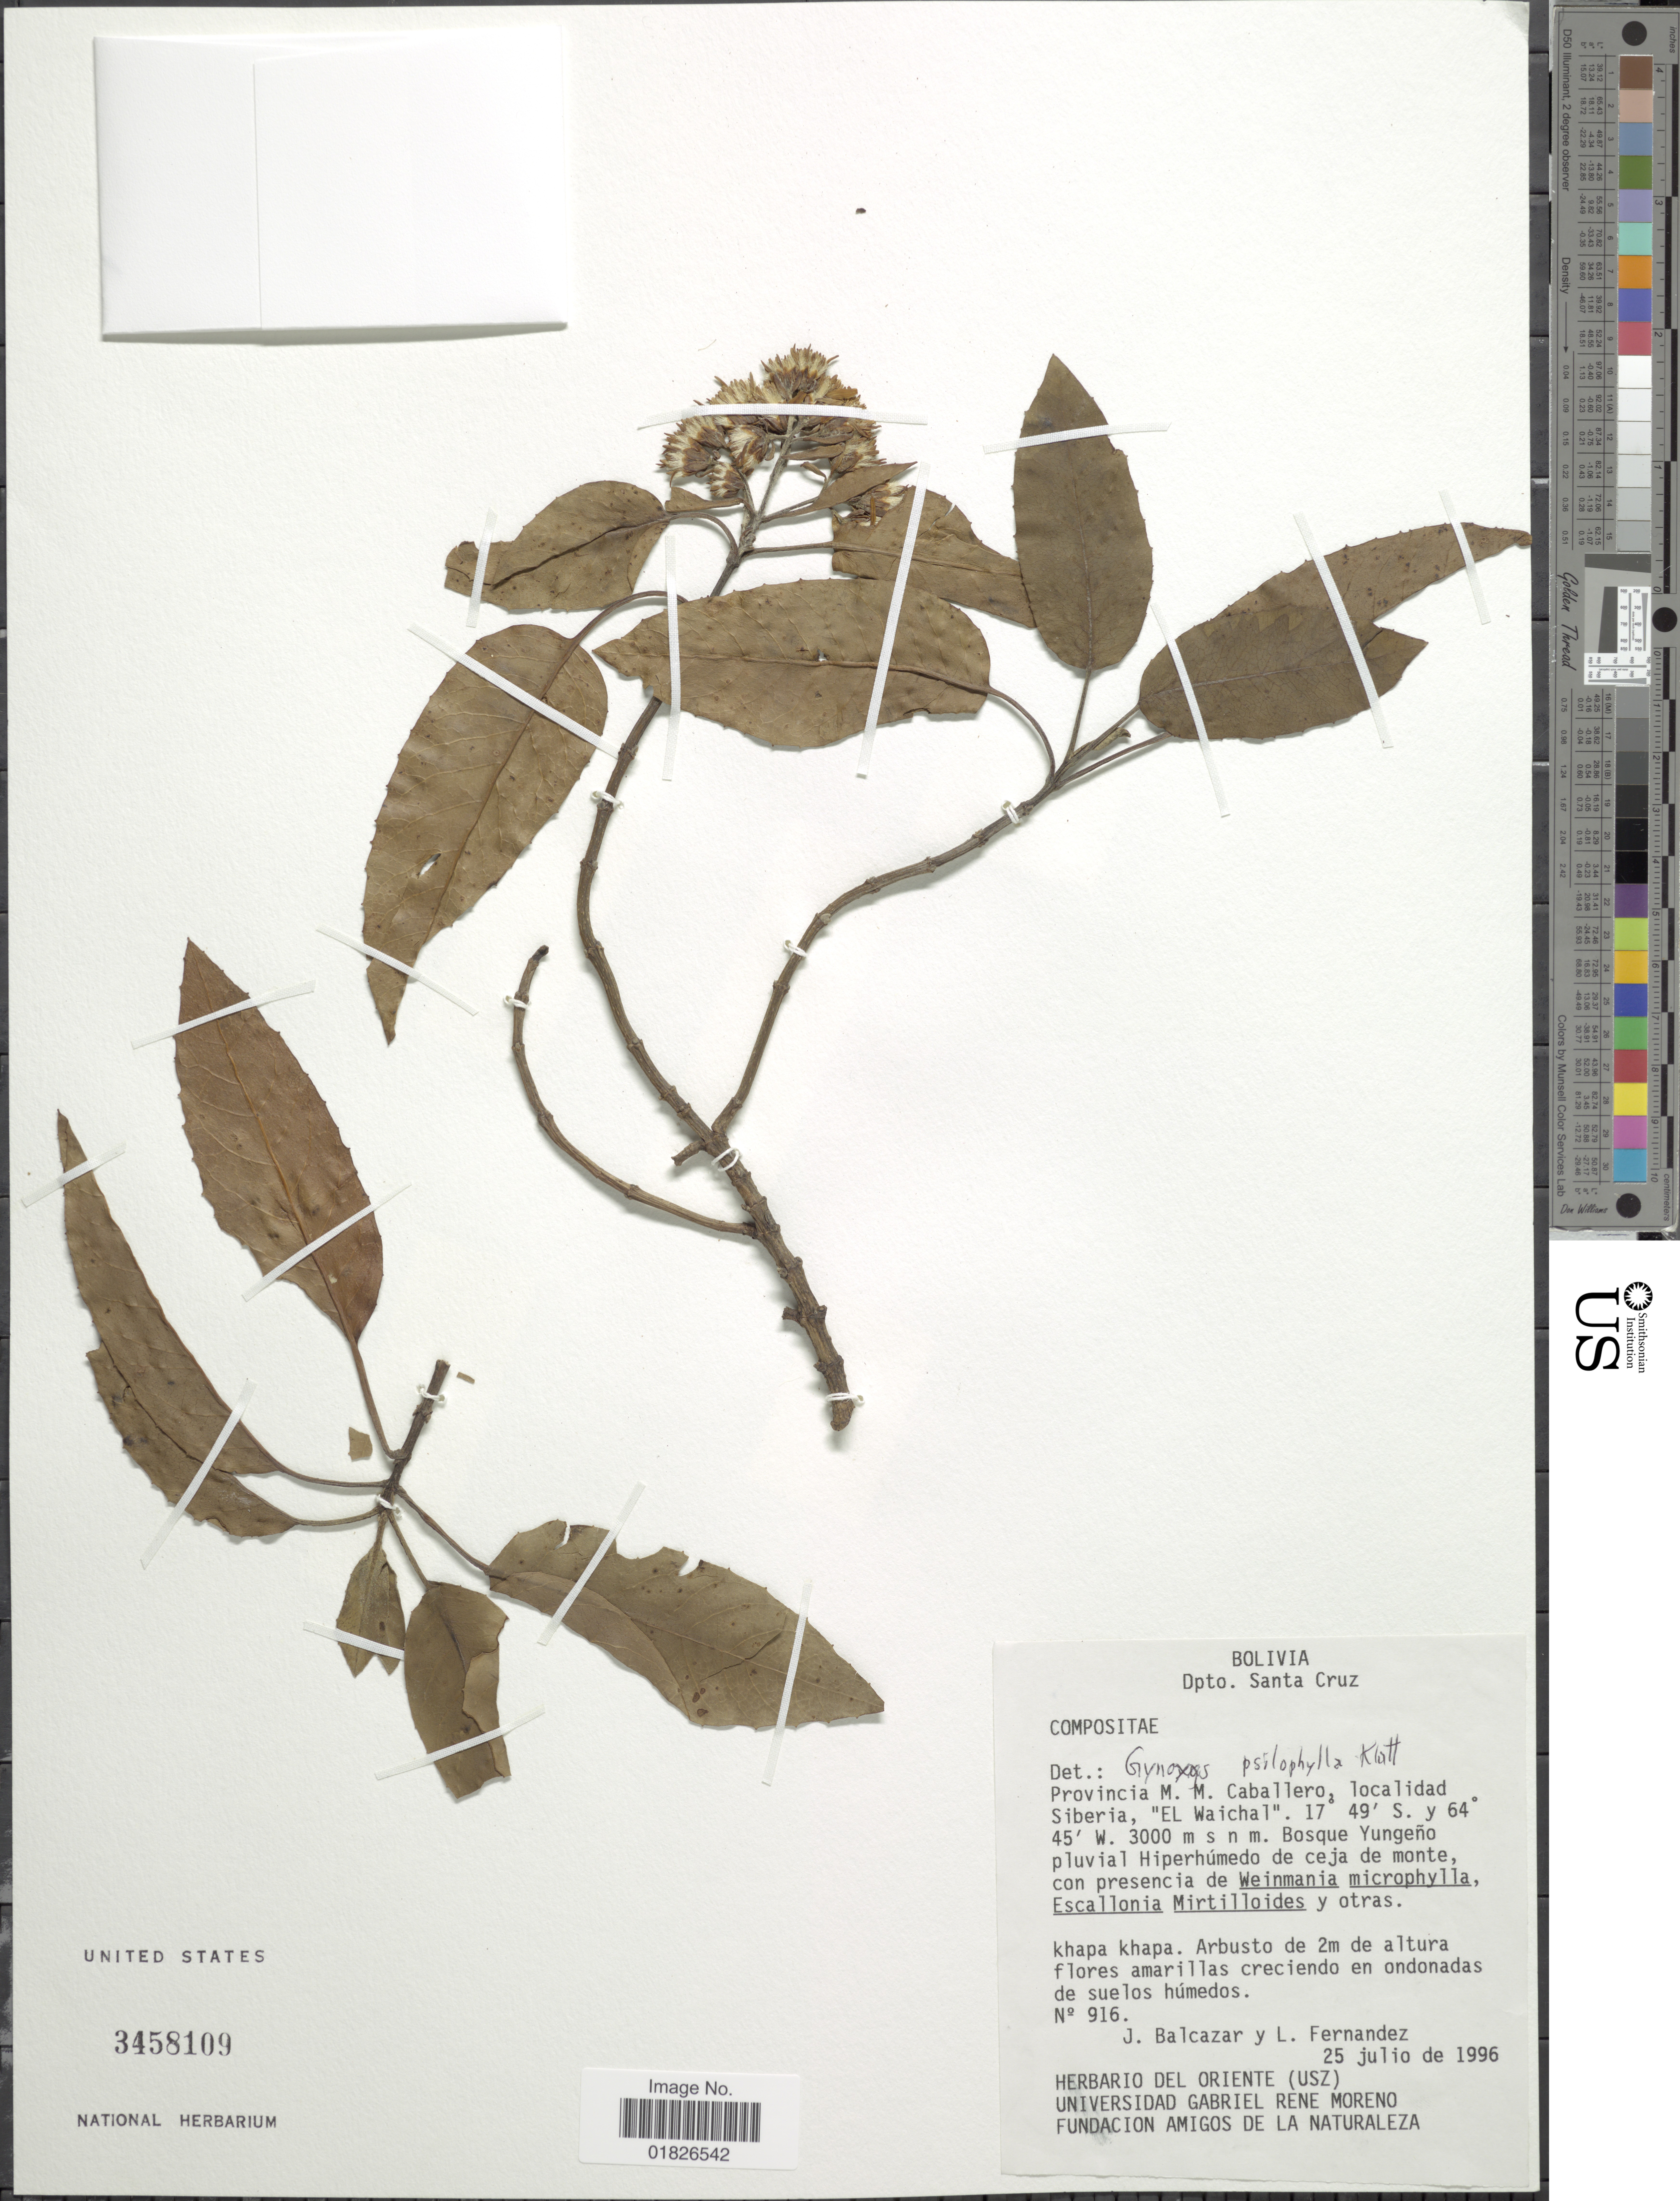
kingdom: Plantae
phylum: Tracheophyta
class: Magnoliopsida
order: Asterales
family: Asteraceae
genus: Gynoxys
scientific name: Gynoxys psilophylla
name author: Klatt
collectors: J. Balcazar & L. Fernandez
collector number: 916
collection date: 1996-07-25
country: Bolivia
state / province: Santa Cruz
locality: Provincia M. M. Caballero, localidad Siberia, El Waichal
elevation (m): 3000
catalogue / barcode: US 3458109